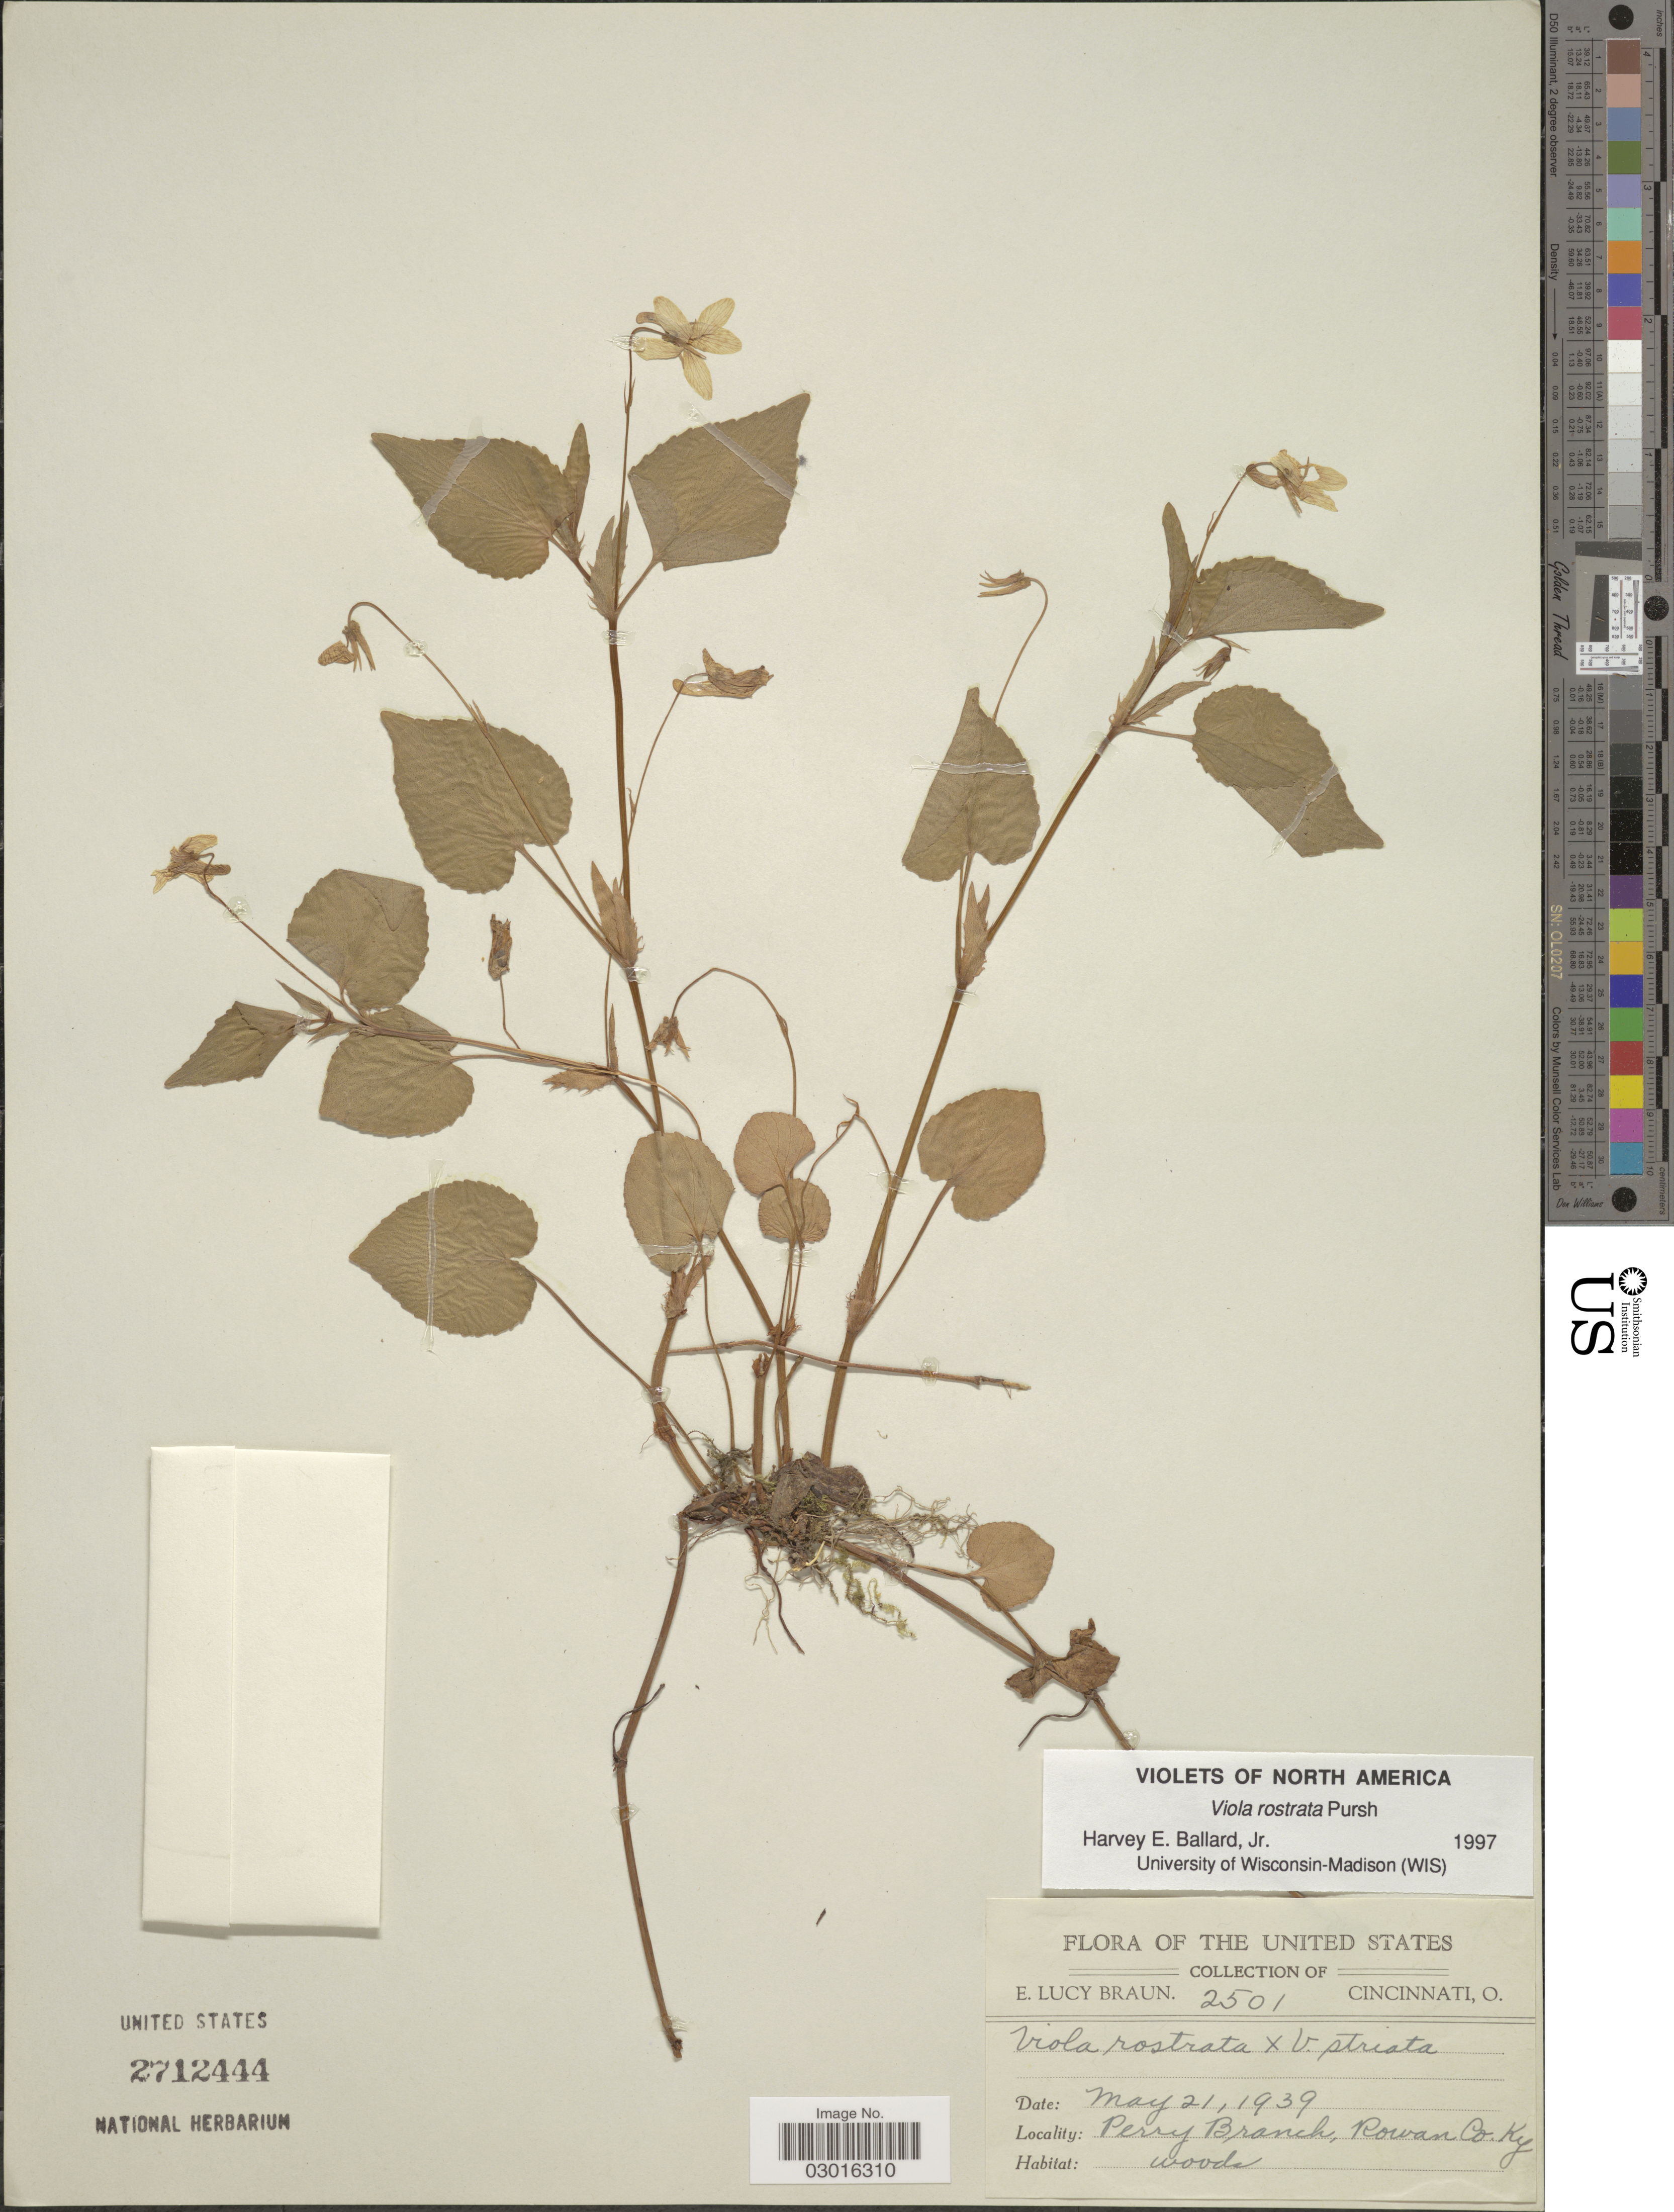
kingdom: Plantae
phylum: Tracheophyta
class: Magnoliopsida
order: Malpighiales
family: Violaceae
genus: Viola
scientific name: Viola rostrata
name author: Pursh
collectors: E. L. Braun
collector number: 2501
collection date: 1939-05-21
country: United States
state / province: Kentucky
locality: Perry Branch, Rowan Co.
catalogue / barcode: US 2712444